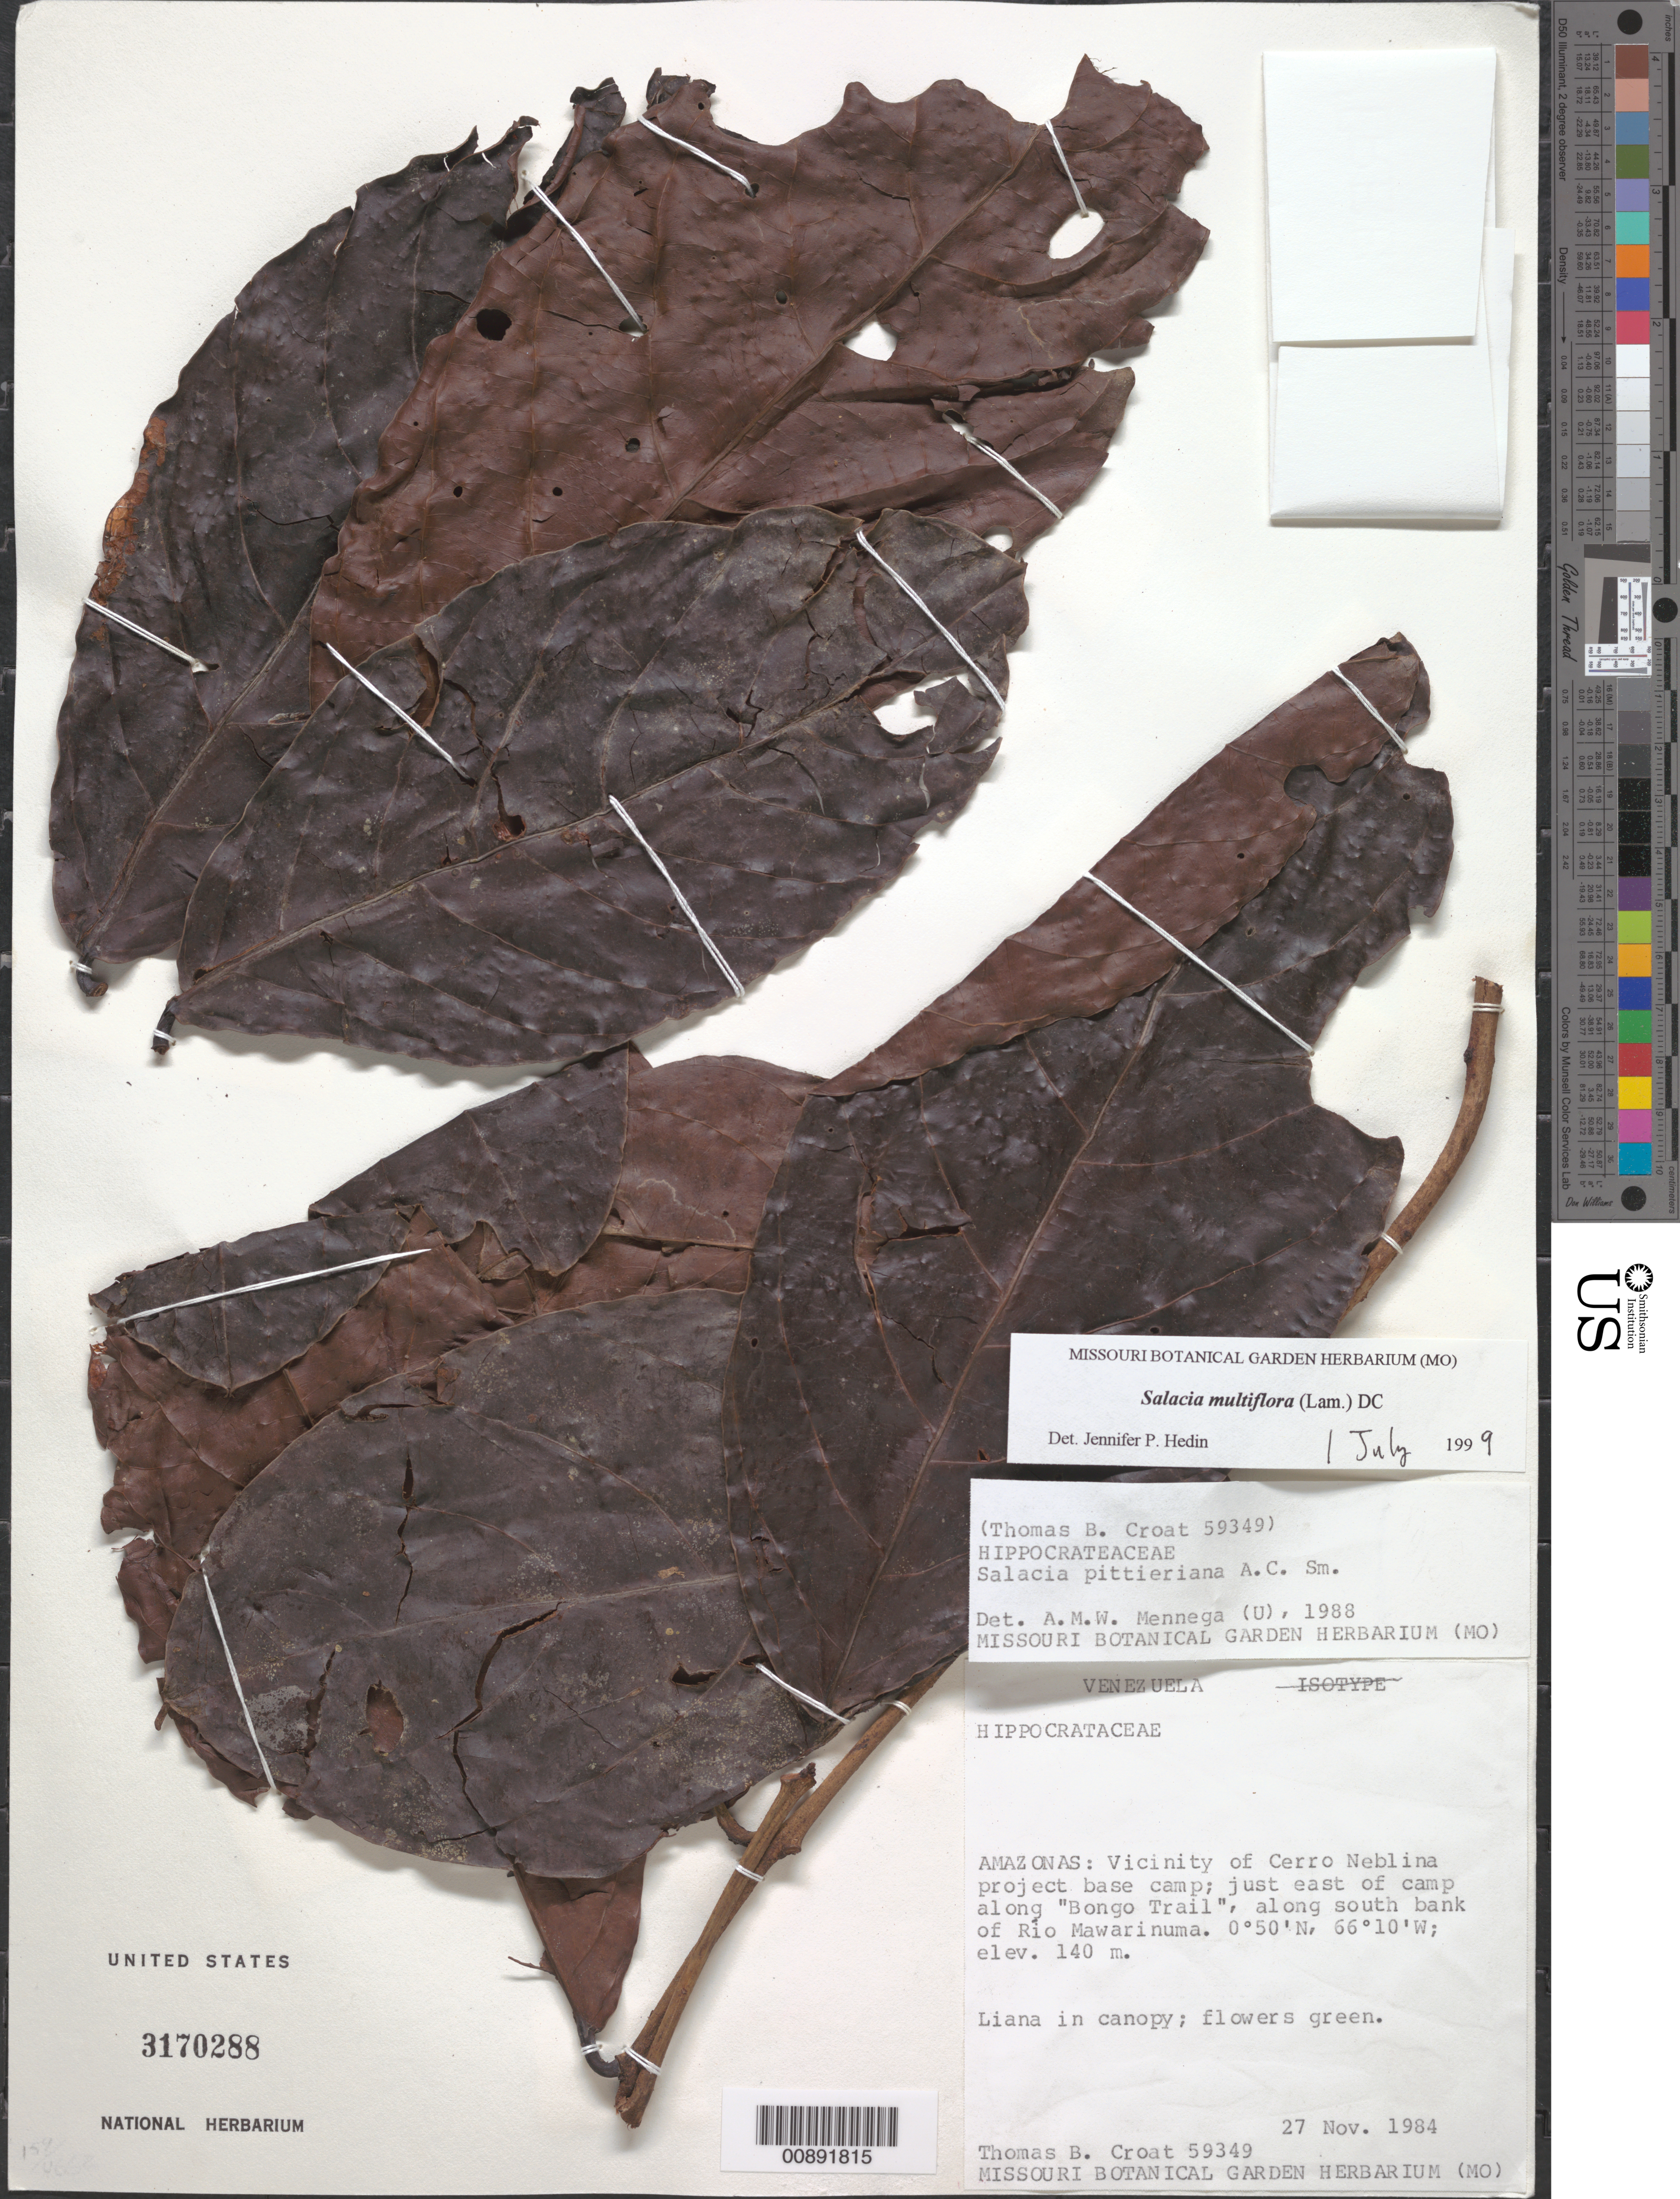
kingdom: Plantae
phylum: Tracheophyta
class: Magnoliopsida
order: Celastrales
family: Celastraceae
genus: Salacia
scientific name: Salacia multiflora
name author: (Lam.) DC.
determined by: Hedin, J. P.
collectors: T. B. Croat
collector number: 59349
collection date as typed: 27-Nov-84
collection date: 1984-11-27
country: Venezuela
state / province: Amazonas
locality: Cerro Neblina base camp, E of camp on "Bongo Trail", S bank of Río Mawarinuma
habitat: In canopy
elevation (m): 140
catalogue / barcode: US 3170288